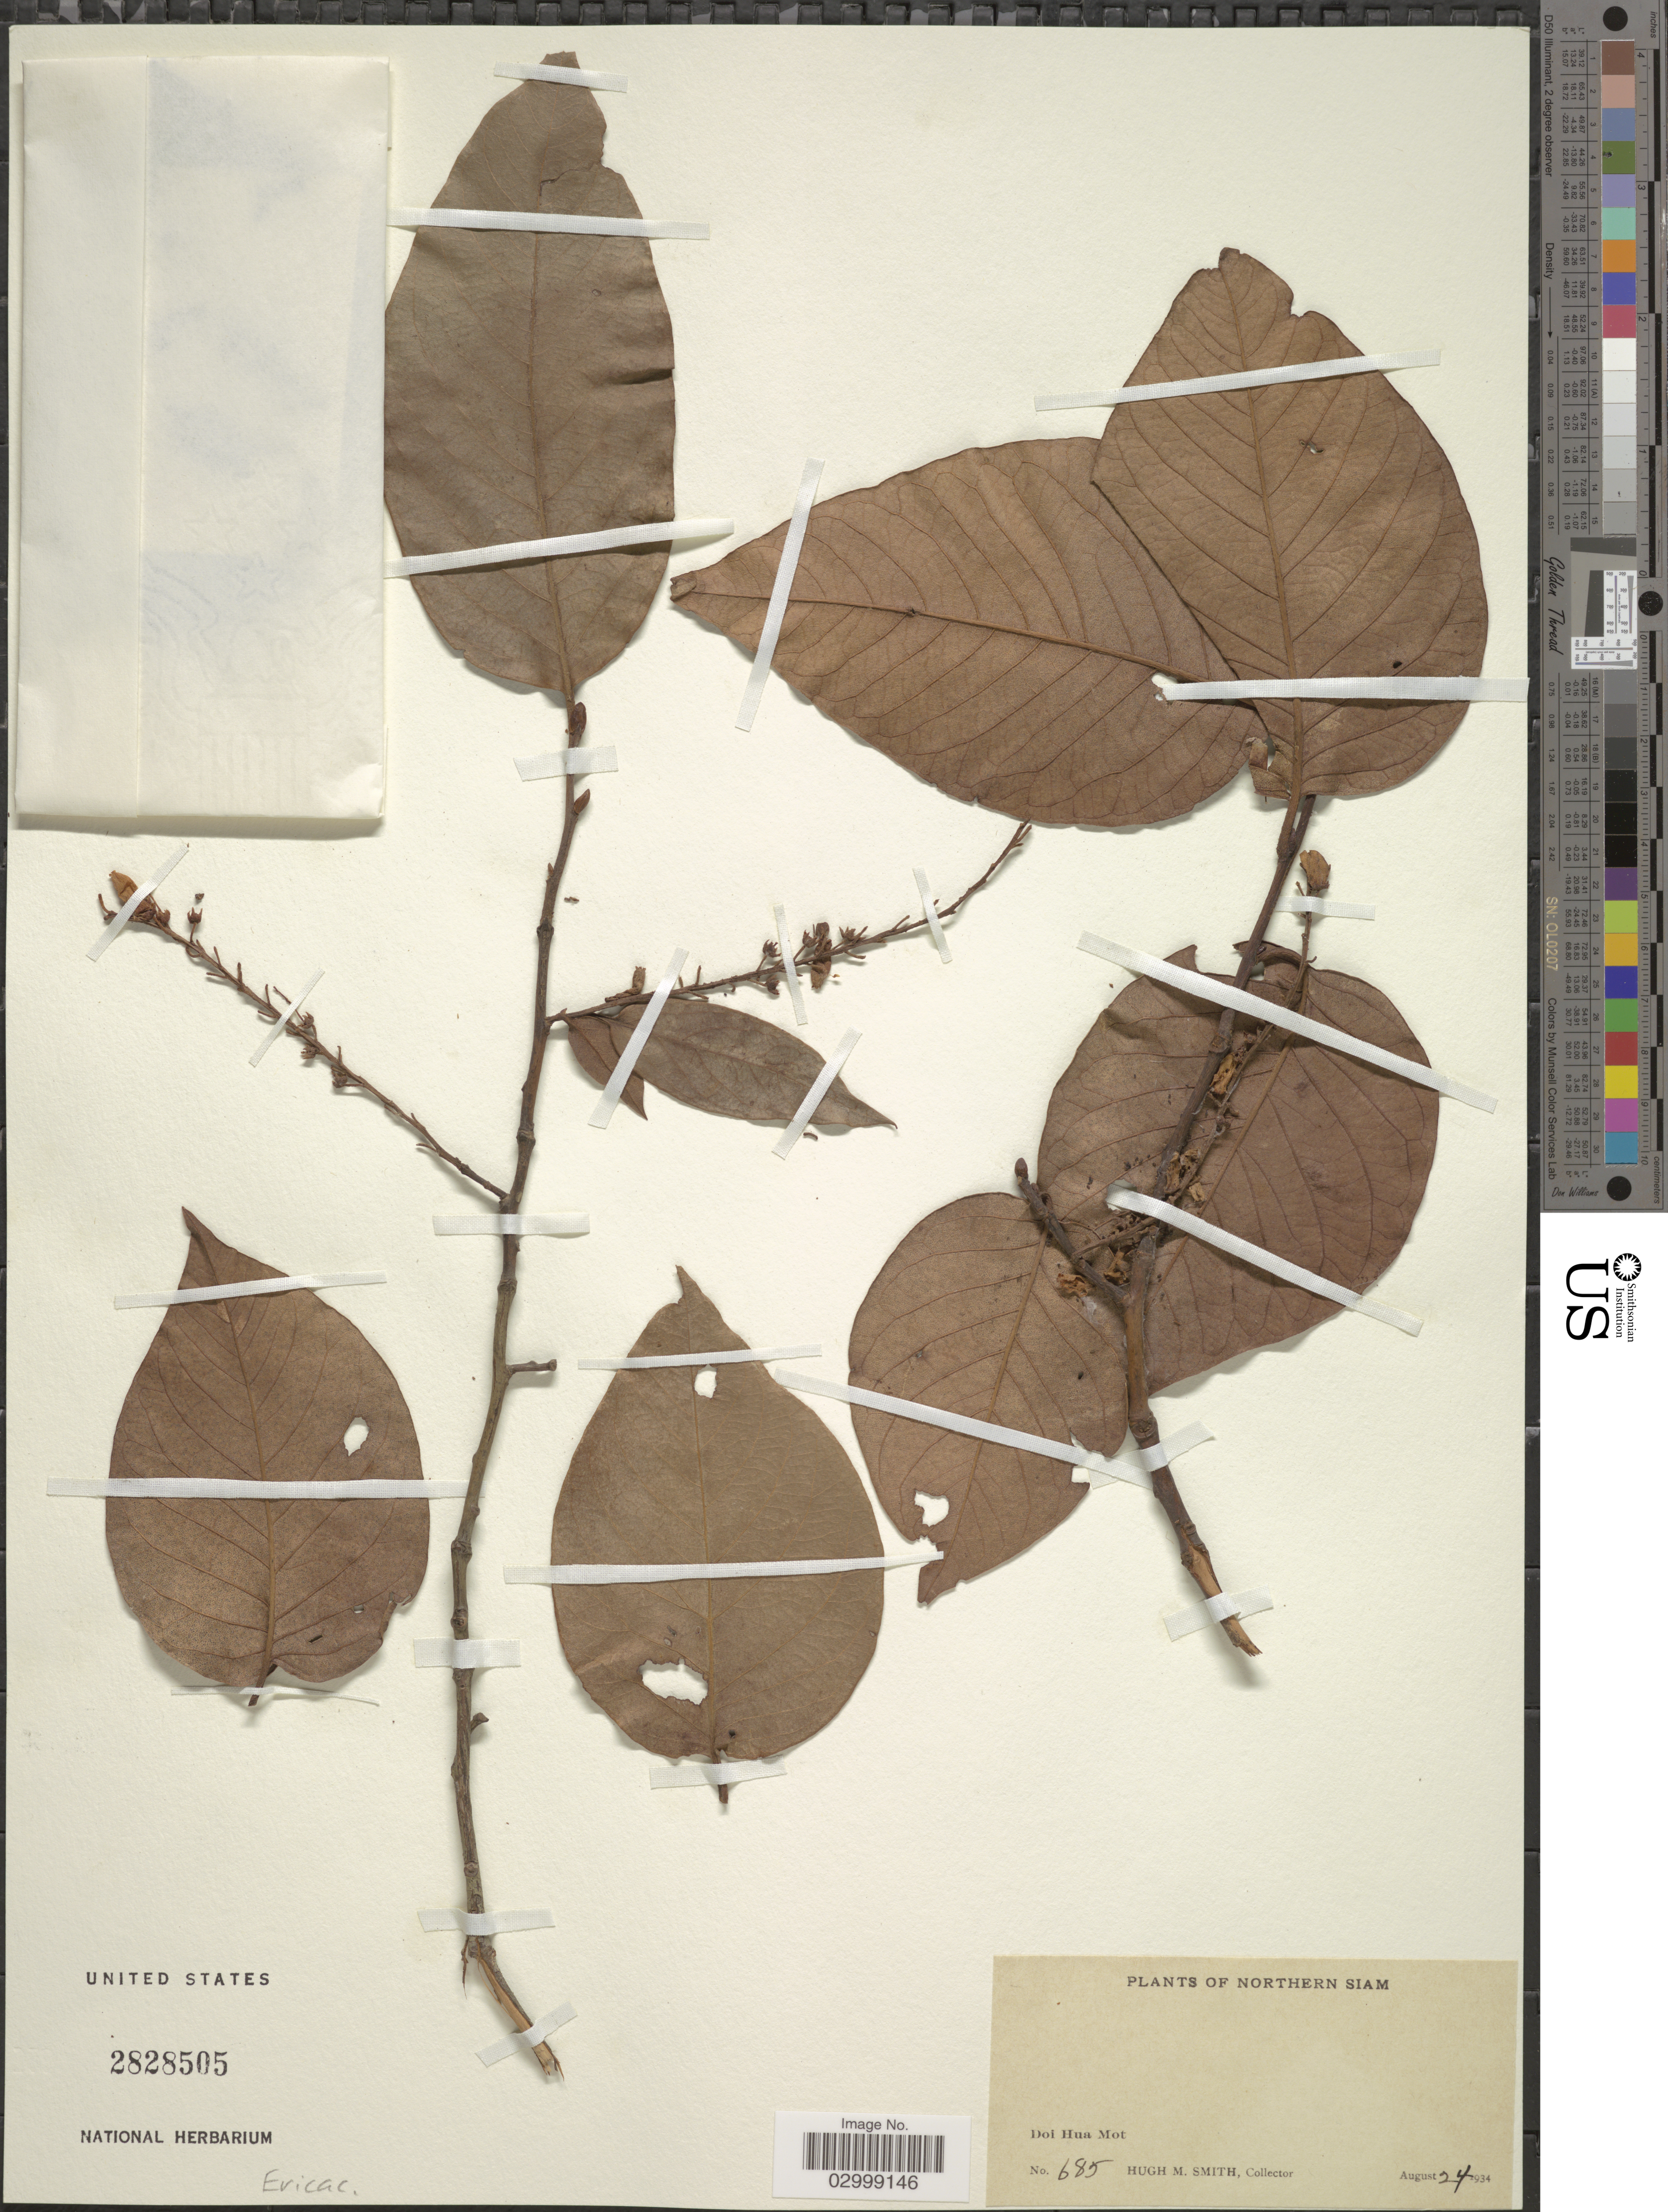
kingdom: Plantae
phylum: Tracheophyta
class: Magnoliopsida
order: Ericales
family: Ericaceae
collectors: H. M. Smith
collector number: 685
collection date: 1934-08-24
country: Thailand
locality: Northern Siam, Doi Hua Mot.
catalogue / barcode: US 2828505